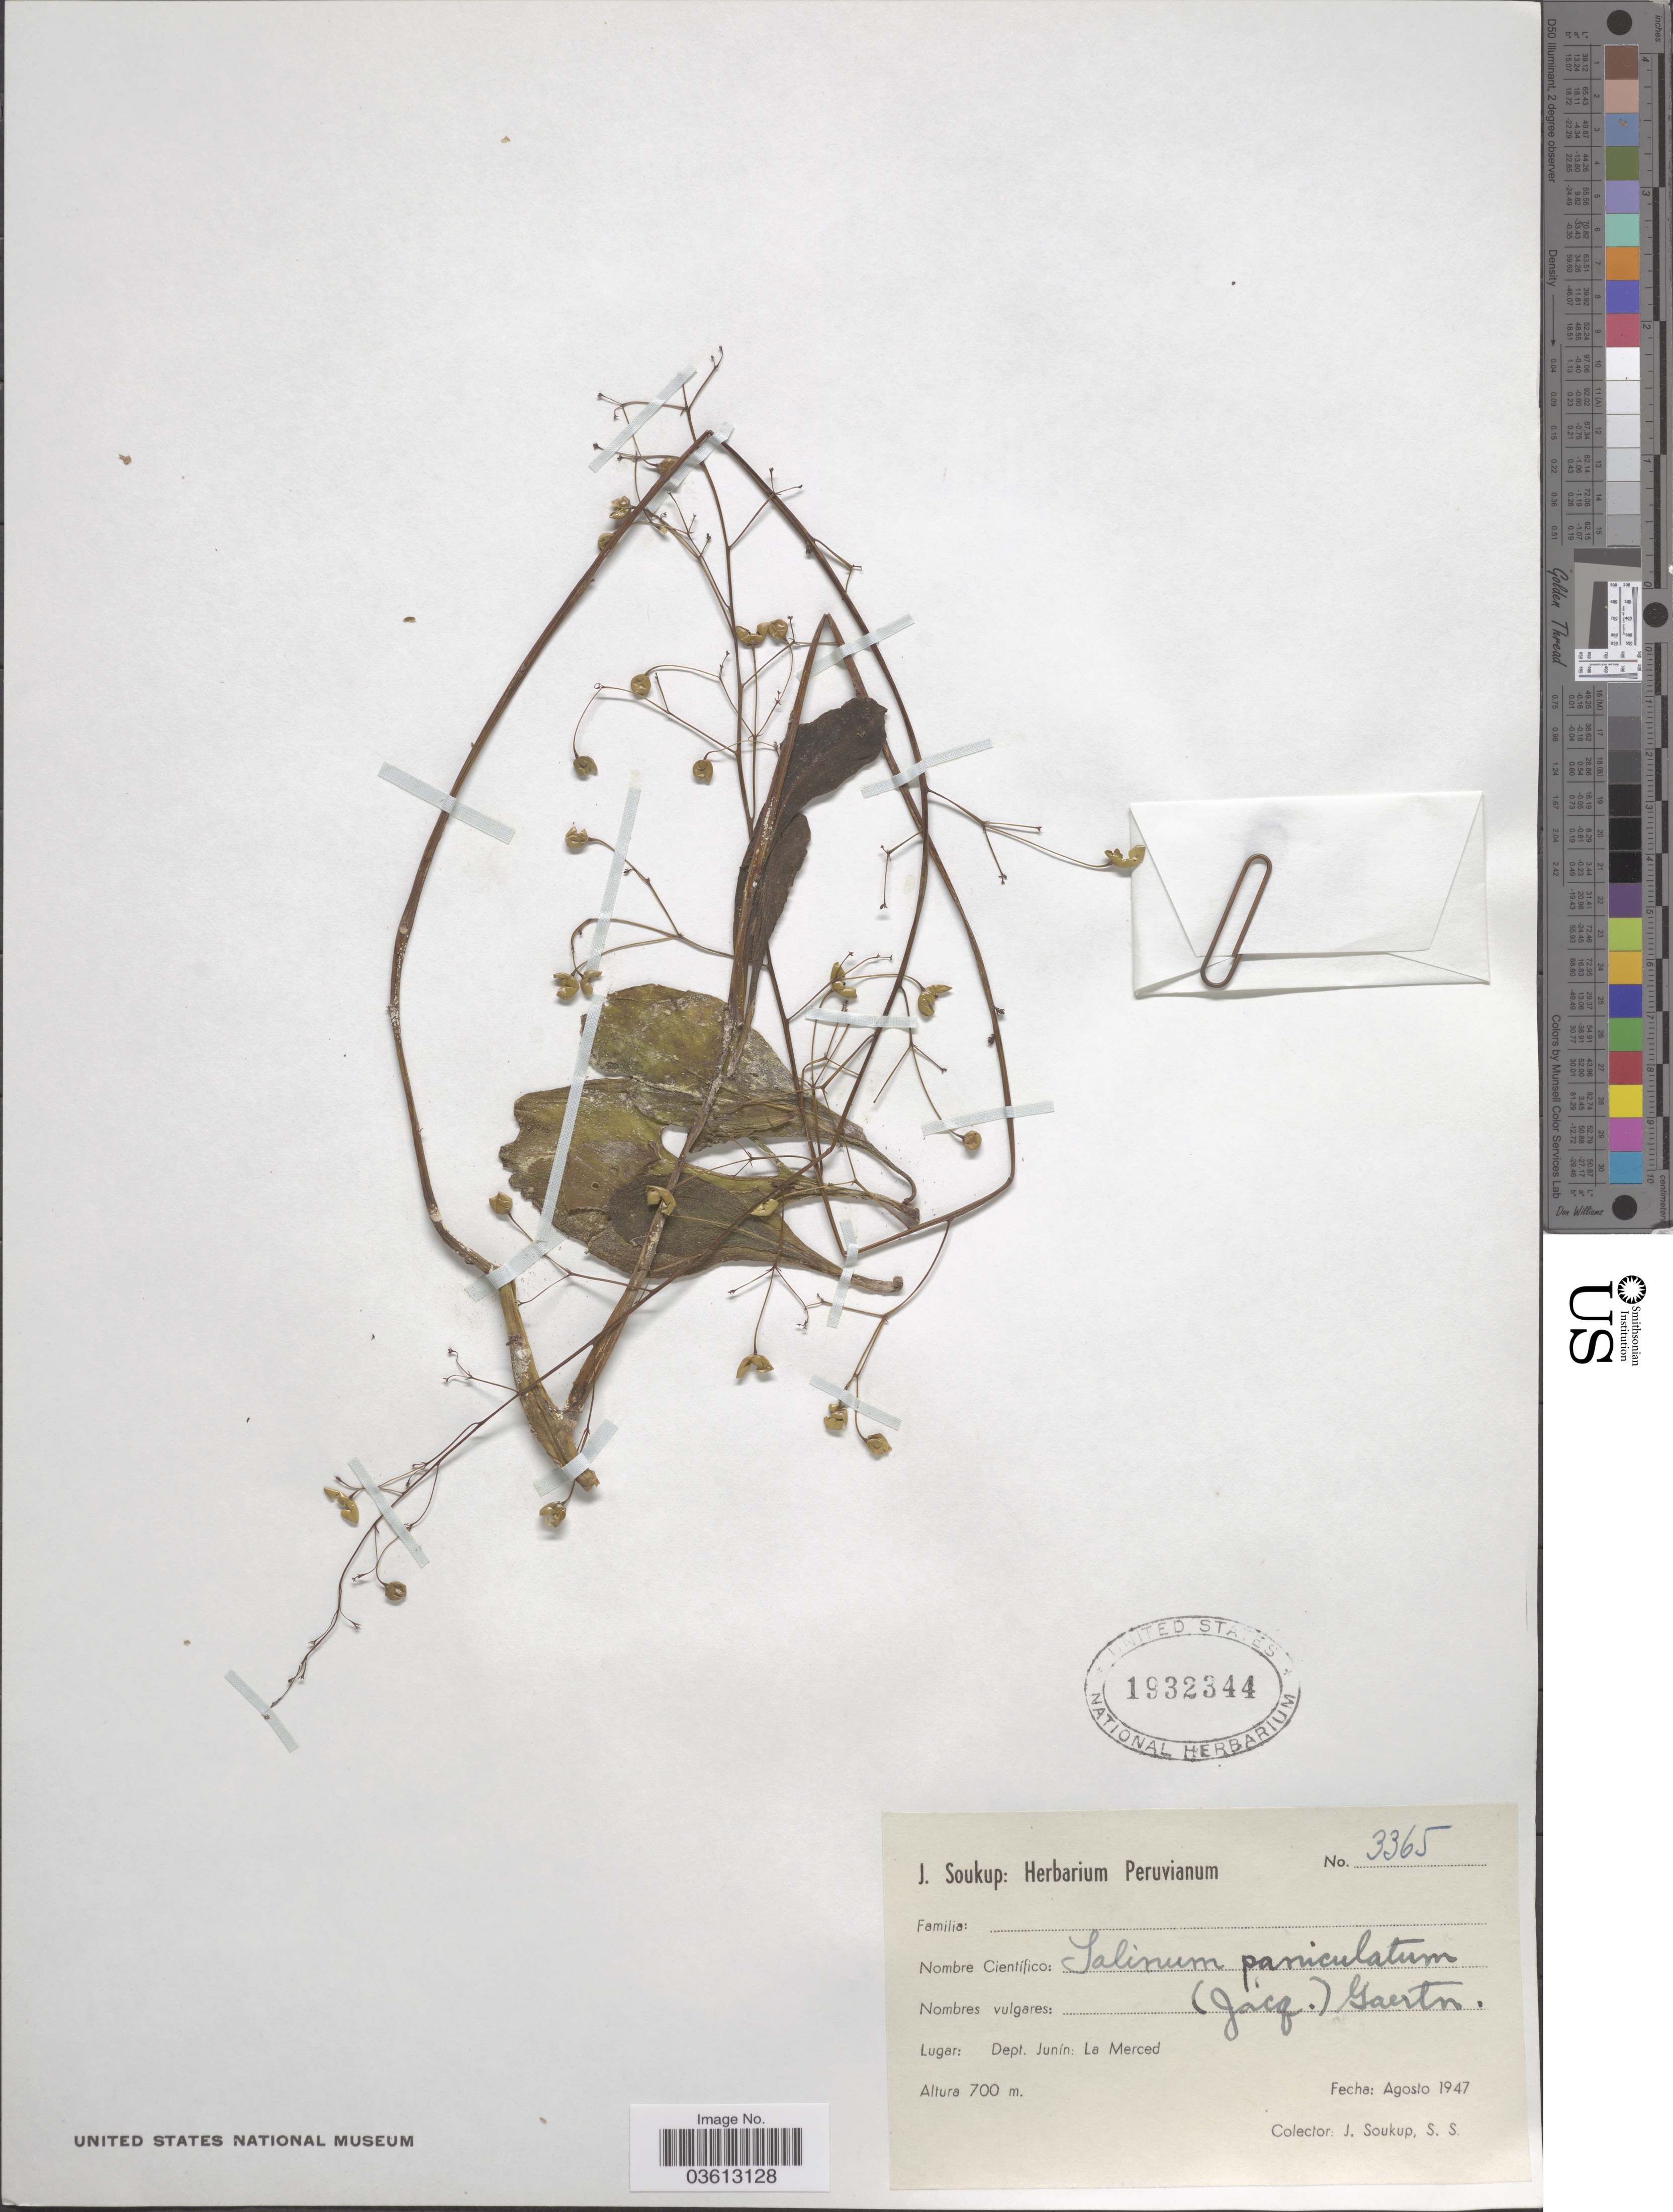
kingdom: Plantae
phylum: Tracheophyta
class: Magnoliopsida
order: Caryophyllales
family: Talinaceae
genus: Talinum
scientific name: Talinum paniculatum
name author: (Jacq.) Gaertn.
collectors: J. Soukup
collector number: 3365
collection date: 1947-08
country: Peru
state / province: Junín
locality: Dept. Junín: La Merced.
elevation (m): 700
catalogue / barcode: US 1932344